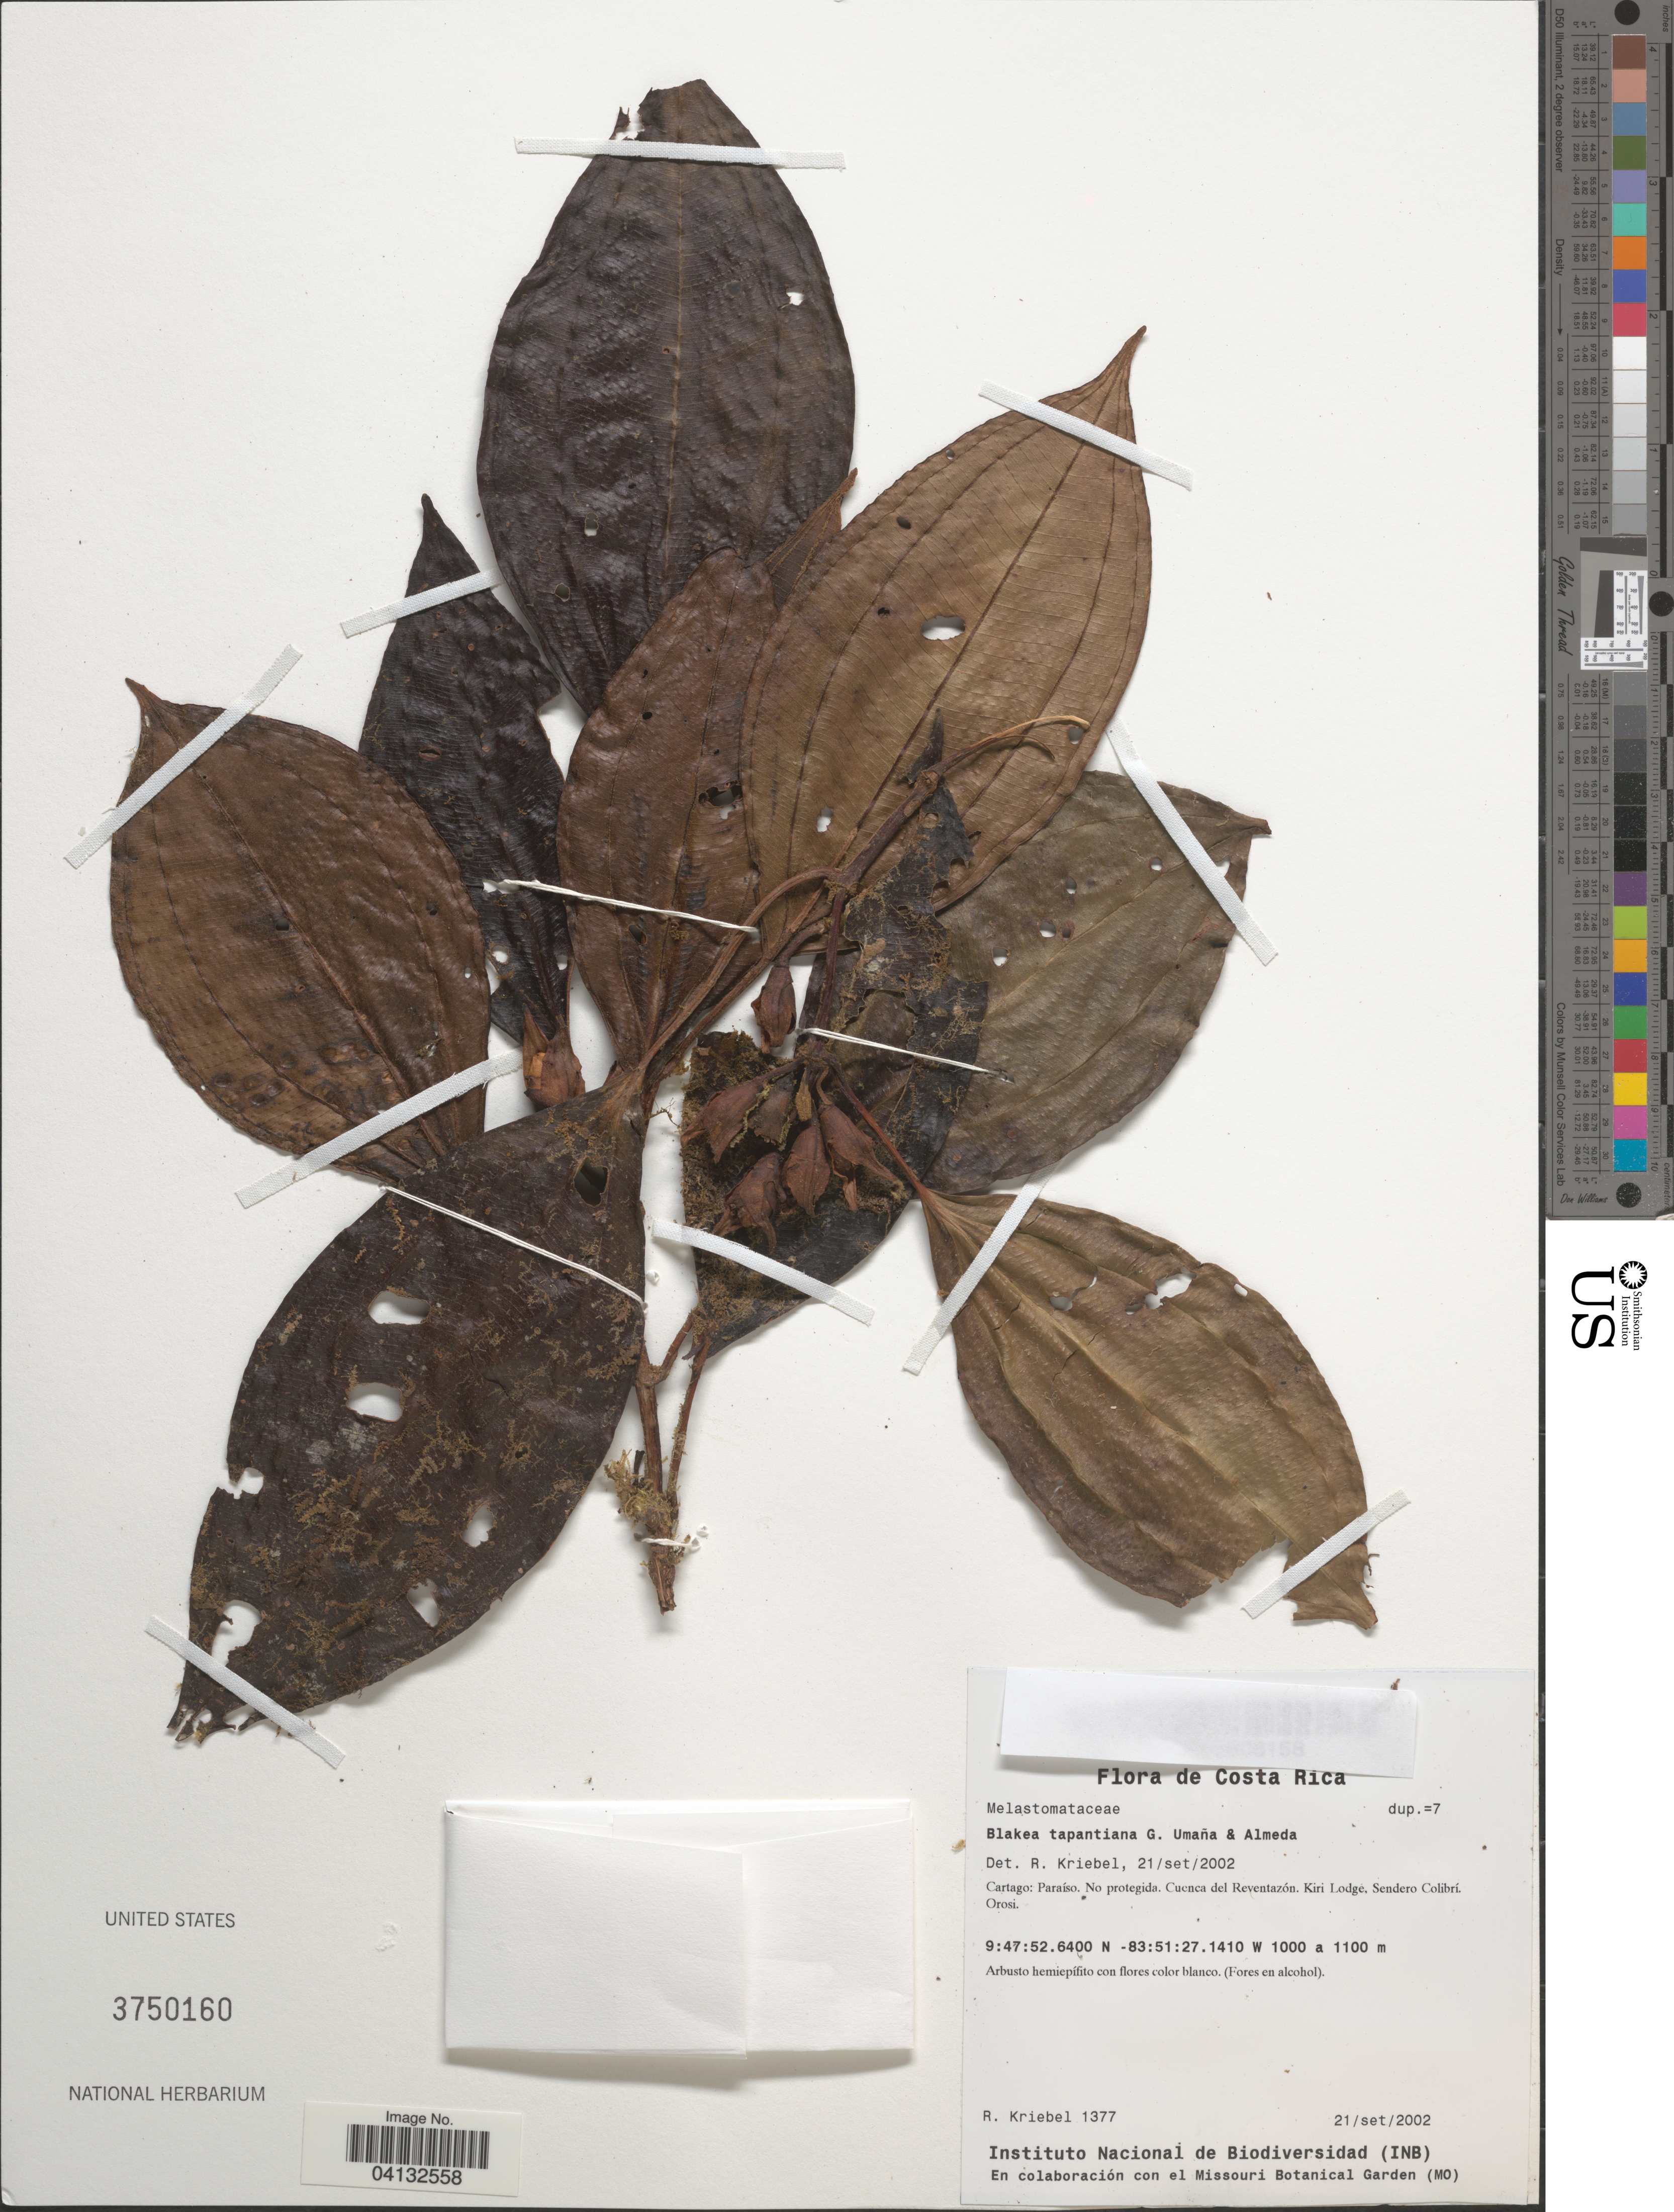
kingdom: Plantae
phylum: Tracheophyta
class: Magnoliopsida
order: Myrtales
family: Melastomataceae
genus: Blakea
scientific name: Blakea tapantiana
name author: Umaña & Almeda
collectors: R. Kriebel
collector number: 1377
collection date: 2002-09-21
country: Costa Rica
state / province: Cartago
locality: Paraíso. Cuenca del Reventazón. Kiri Lodge, Sendero Colibrí. Orosi.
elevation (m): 1100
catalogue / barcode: US 3750160